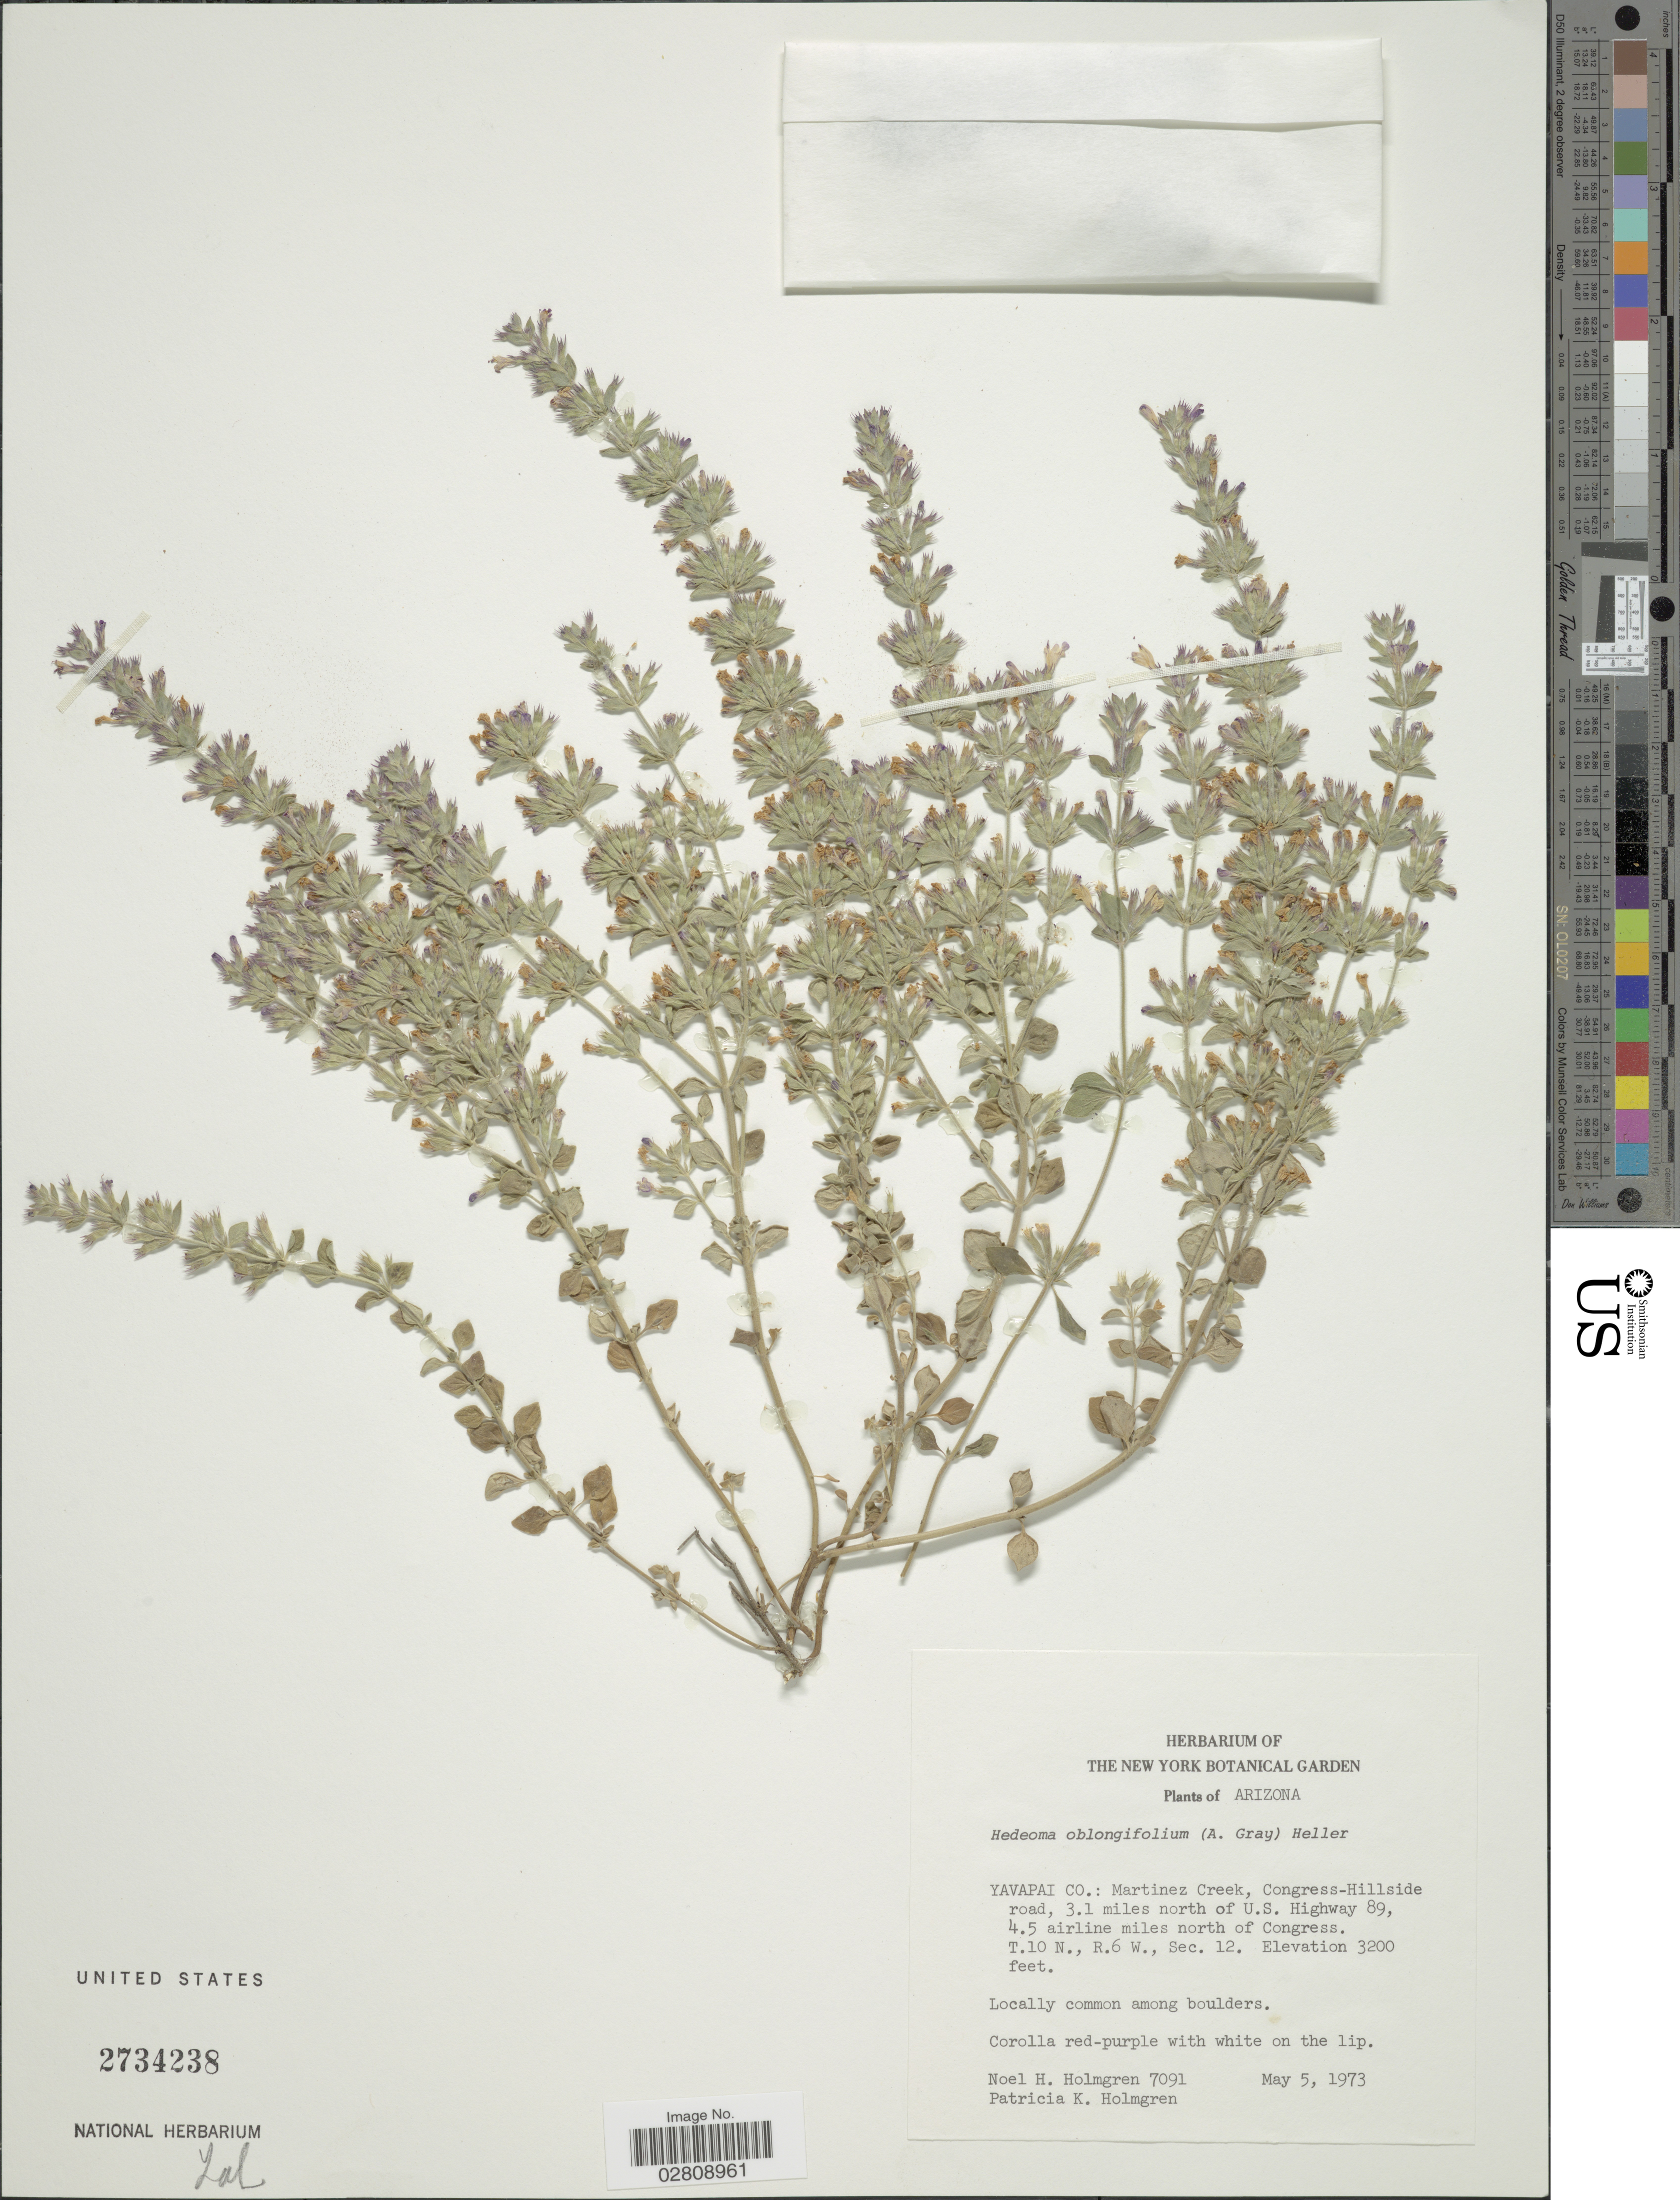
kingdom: Plantae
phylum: Tracheophyta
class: Magnoliopsida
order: Lamiales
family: Lamiaceae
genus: Hedeoma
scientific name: Hedeoma oblongifolia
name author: (A. Gray) A. Heller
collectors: N. H. Holmgren & P. K. Holmgren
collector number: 7091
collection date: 1973-05-05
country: United States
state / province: Arizona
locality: Yavapai Co.: Martinez Creek, Congress-Hillside road, 3.1 miles north of U.S. Highway 89, 4.5 airline miles north of Congress. T.10N., R.6W., Sec. 12.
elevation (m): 975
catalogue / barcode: US 2734238